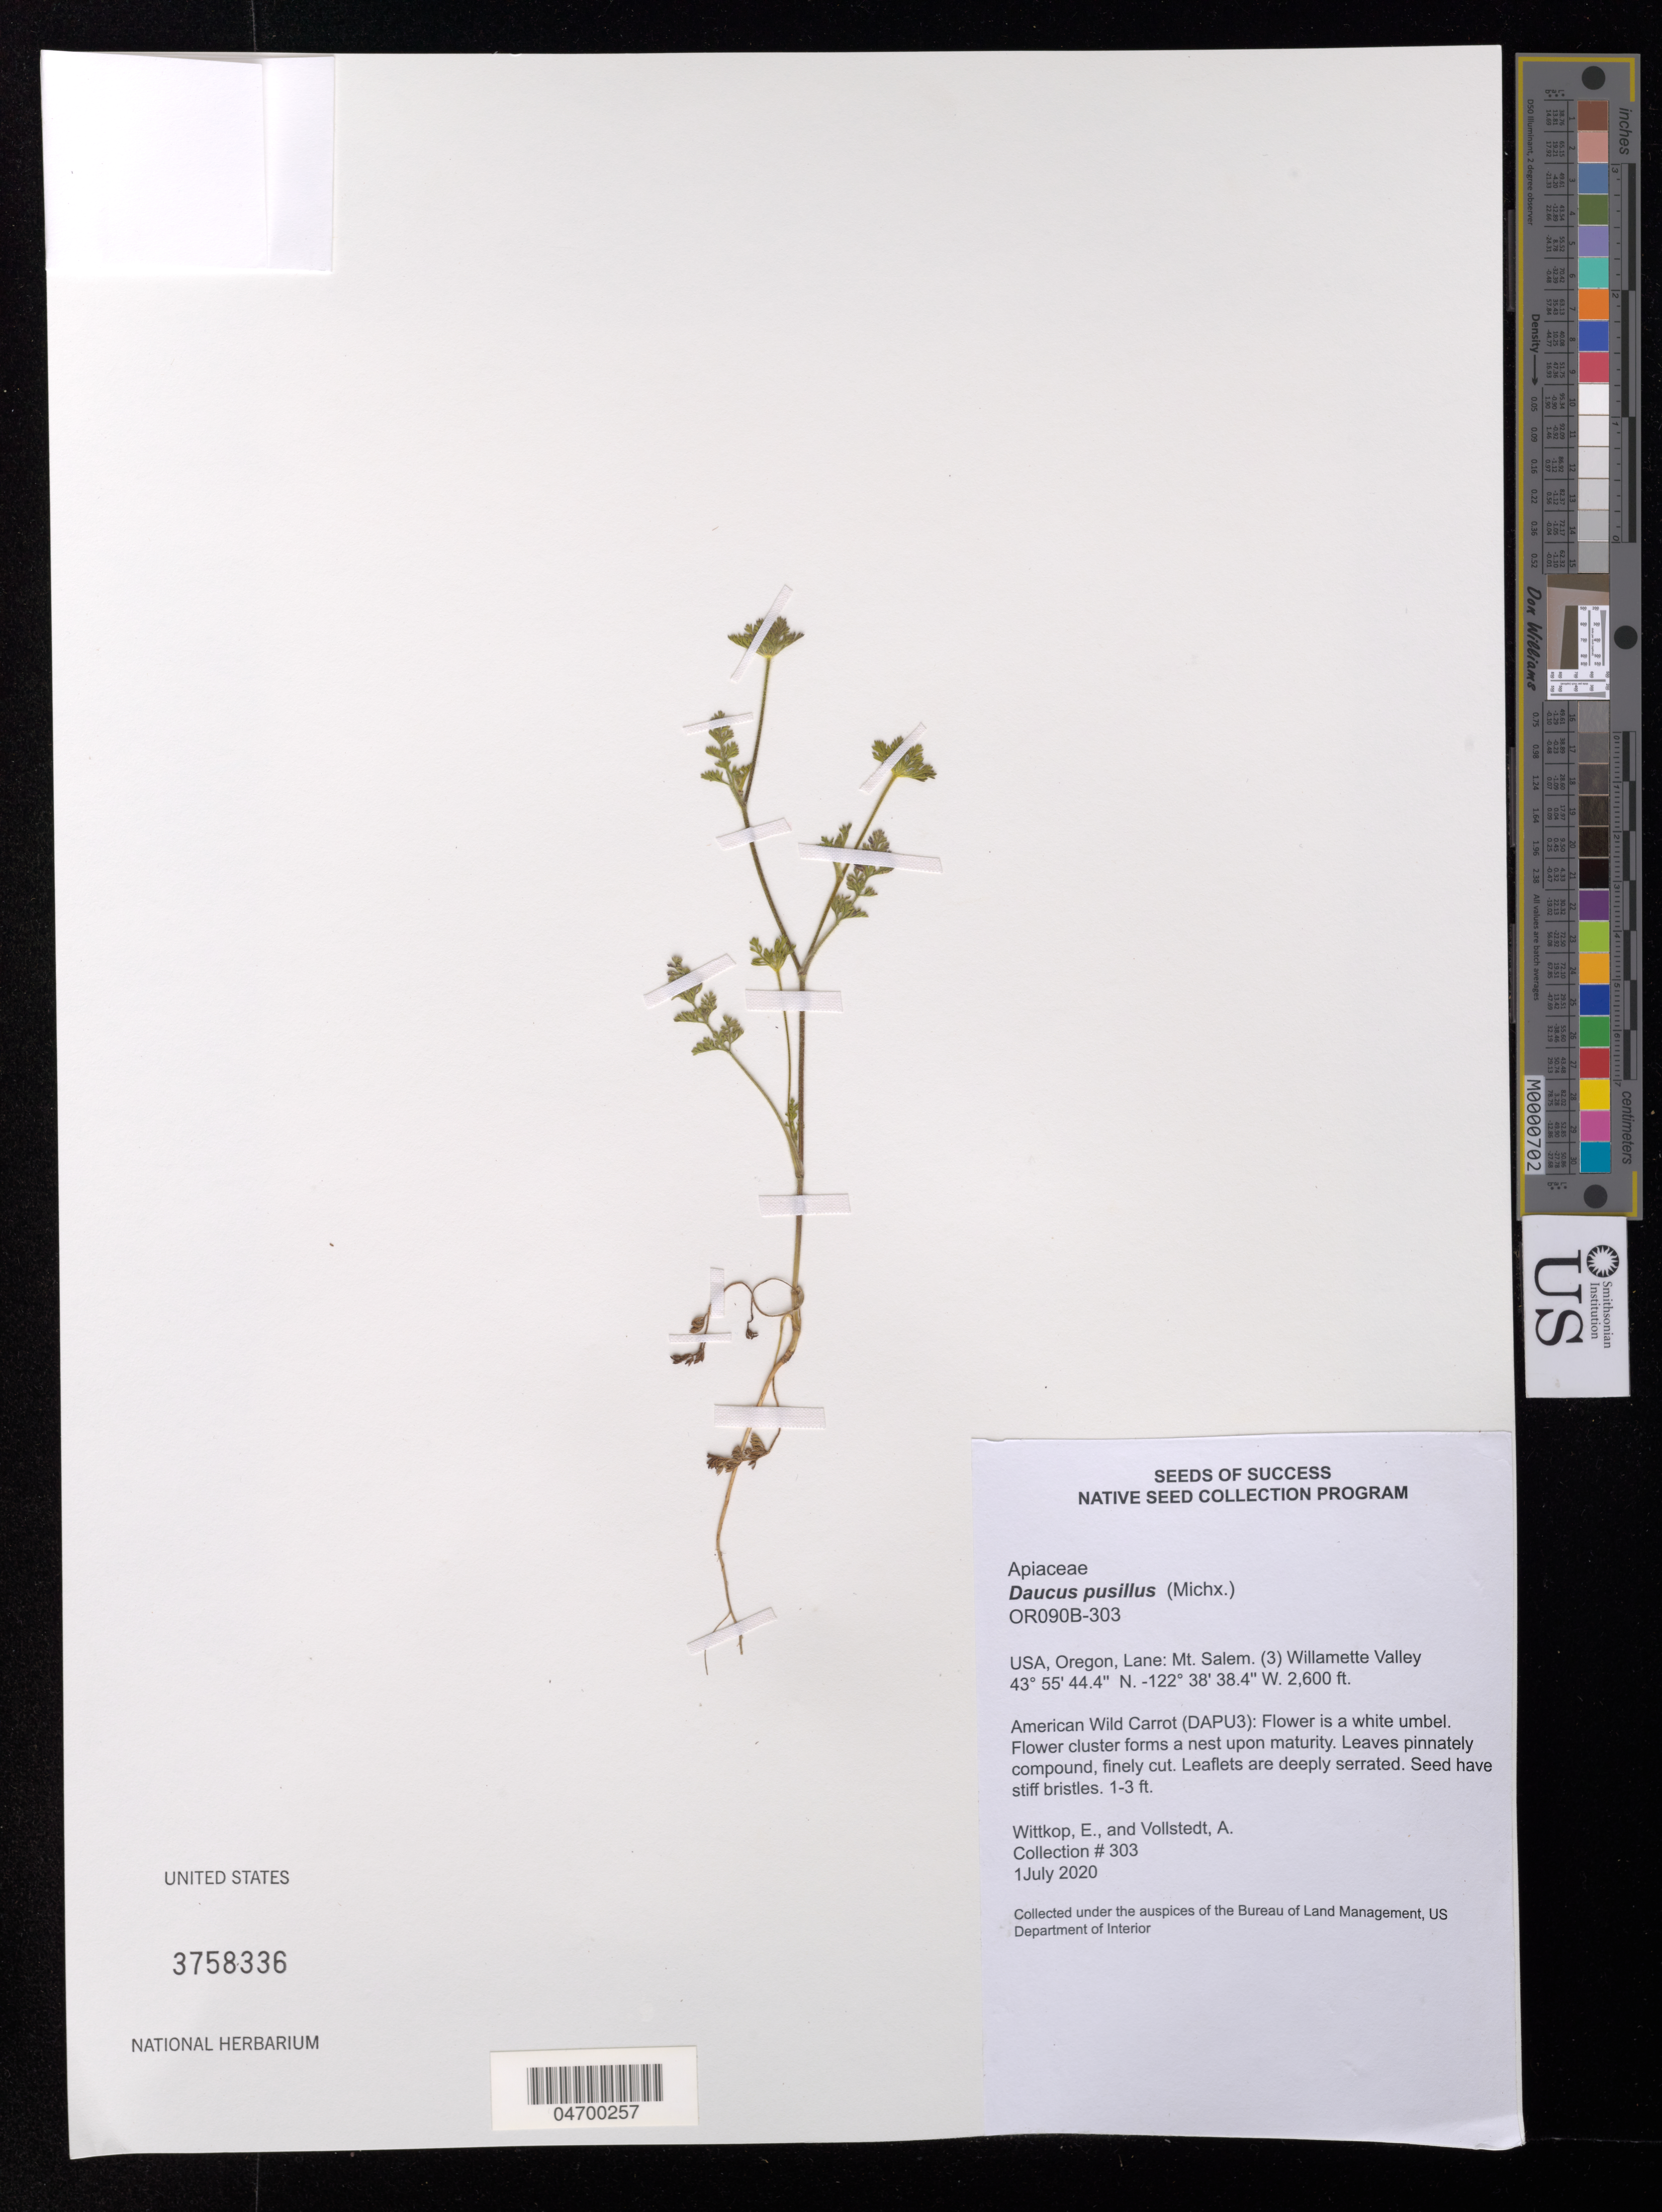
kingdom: Plantae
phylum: Tracheophyta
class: Magnoliopsida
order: Apiales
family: Apiaceae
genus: Daucus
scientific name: Daucus pusillus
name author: Michx.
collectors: E. Wittkop & A. Vollstedt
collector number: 303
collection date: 2020-07-01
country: United States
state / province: Oregon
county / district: Lane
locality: Lane: Mt. Salem. (3) Willamette Valley.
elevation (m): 792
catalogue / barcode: US 3758336